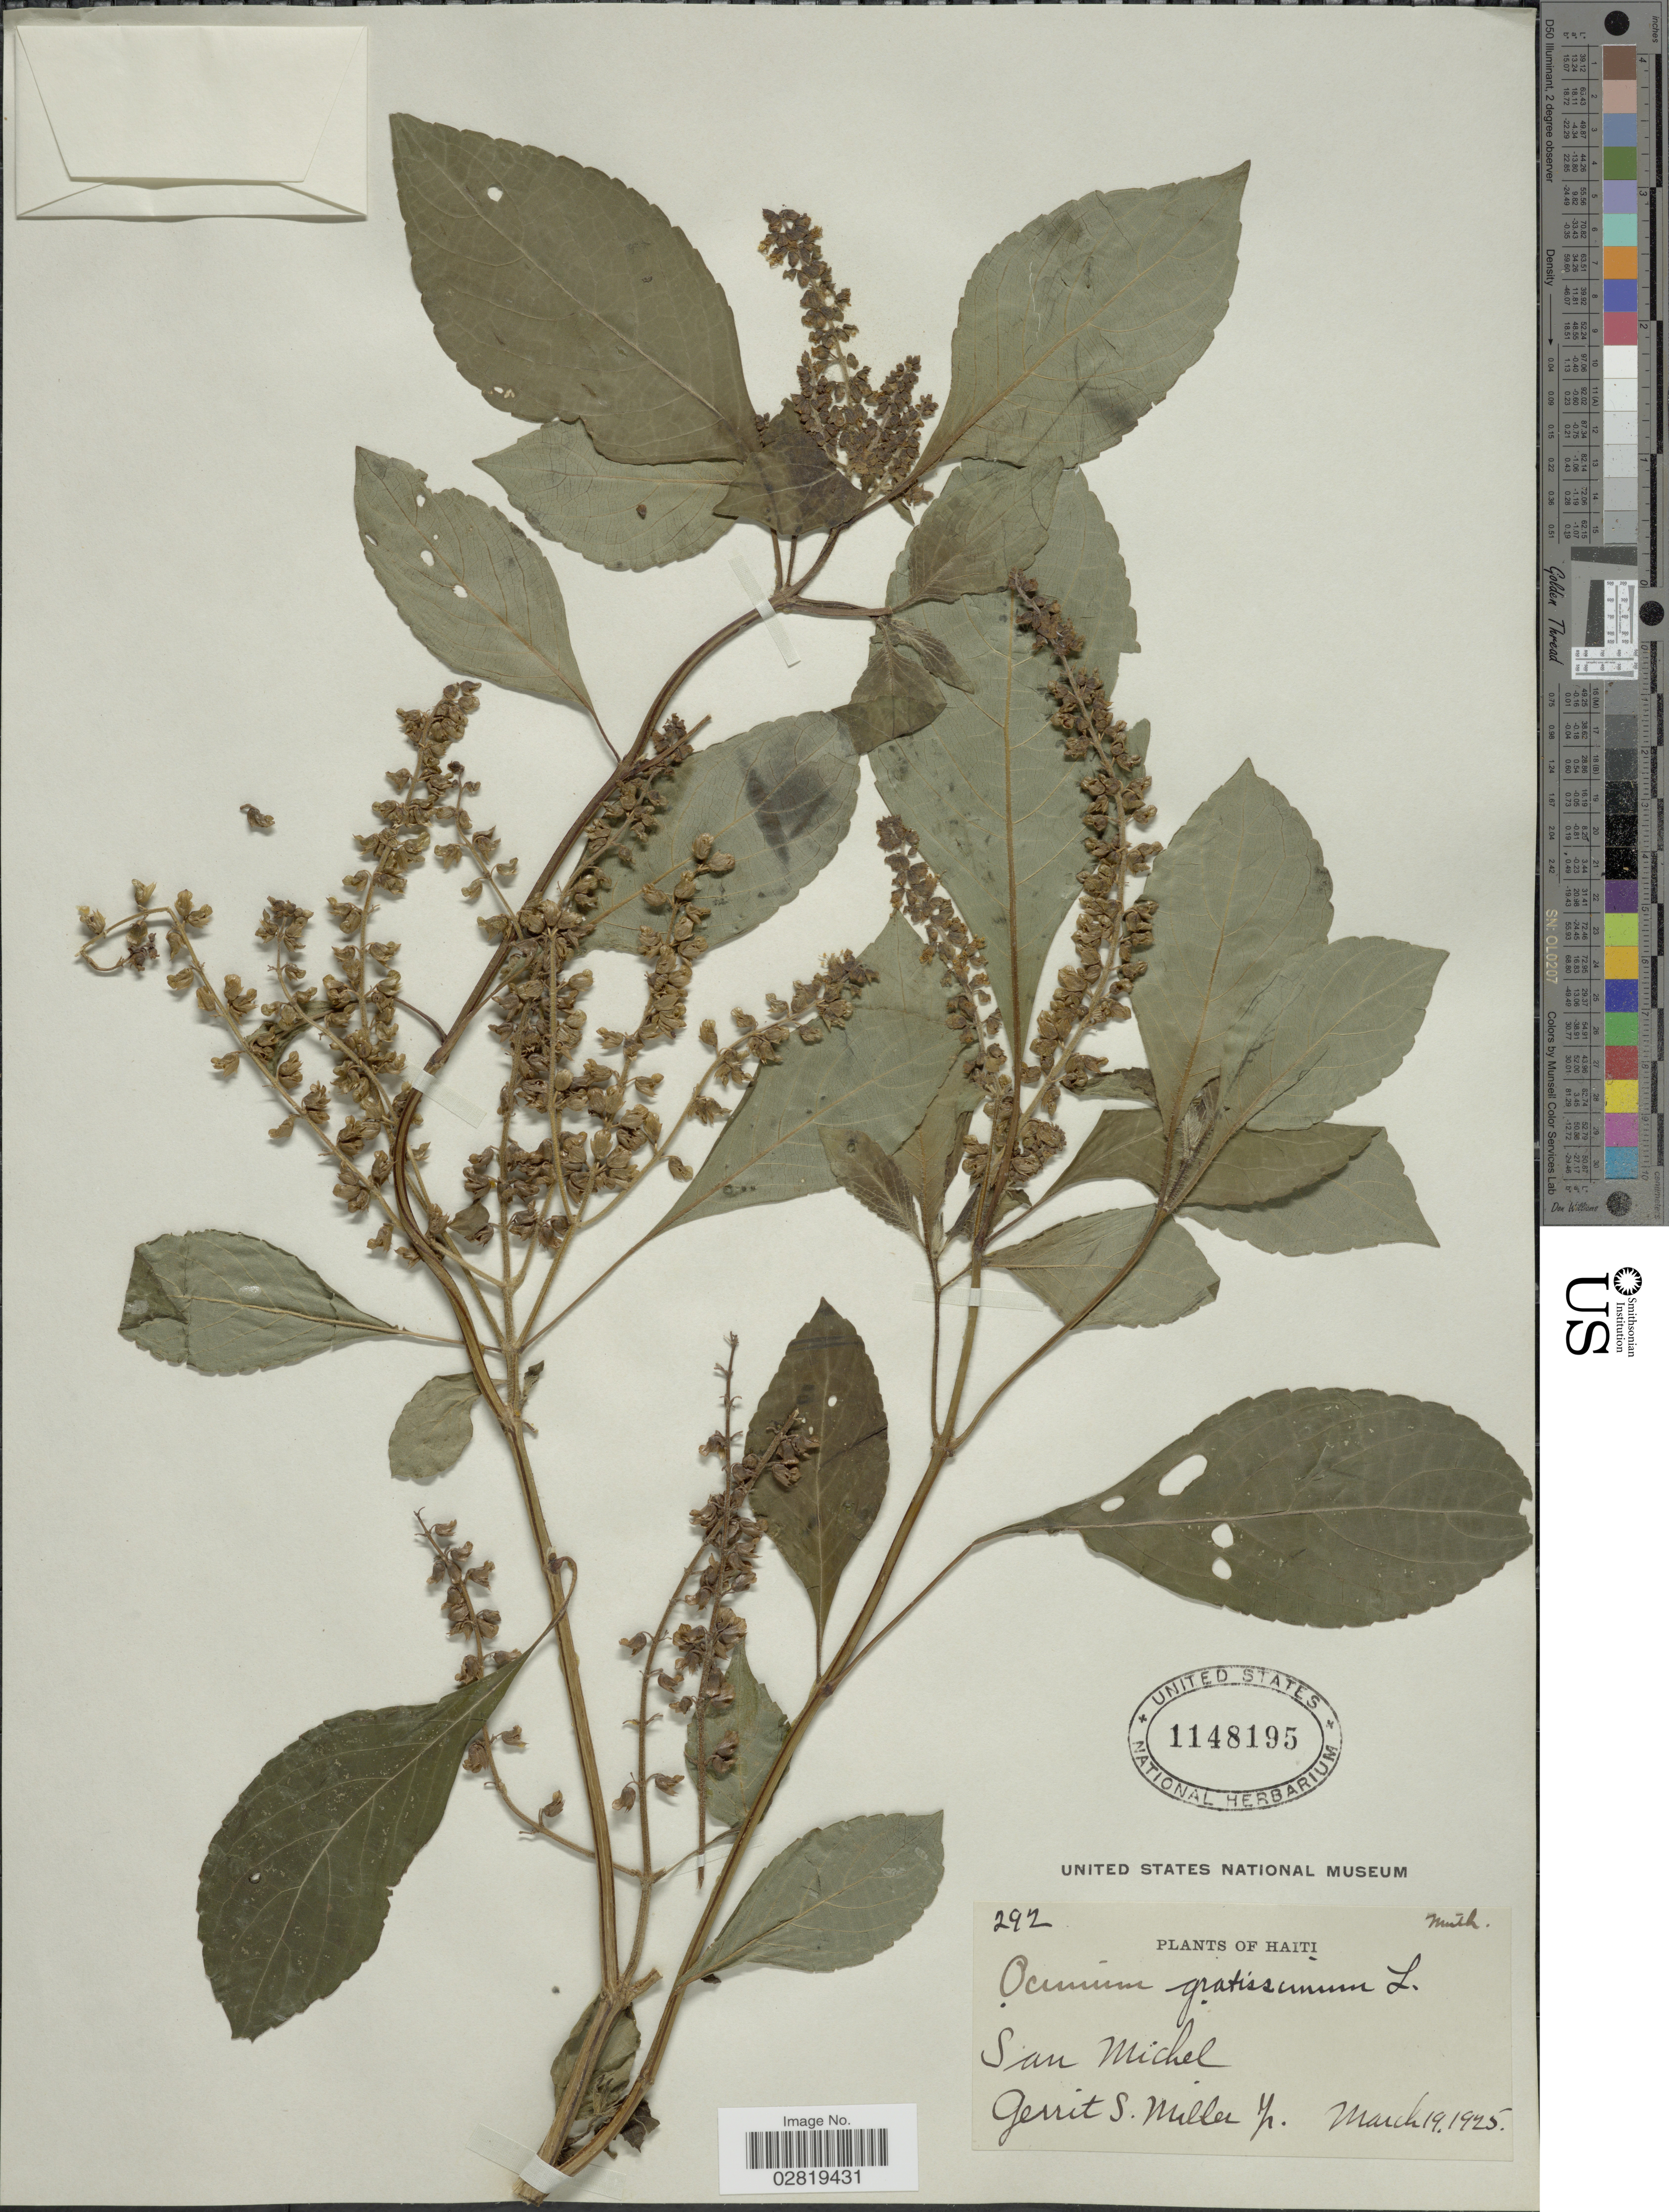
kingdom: Plantae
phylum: Tracheophyta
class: Magnoliopsida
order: Lamiales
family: Lamiaceae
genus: Ocimum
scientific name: Ocimum gratissimum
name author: L.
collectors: G. S. Miller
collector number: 292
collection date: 1925-03-19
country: Haiti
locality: San Michel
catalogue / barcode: US 1148195